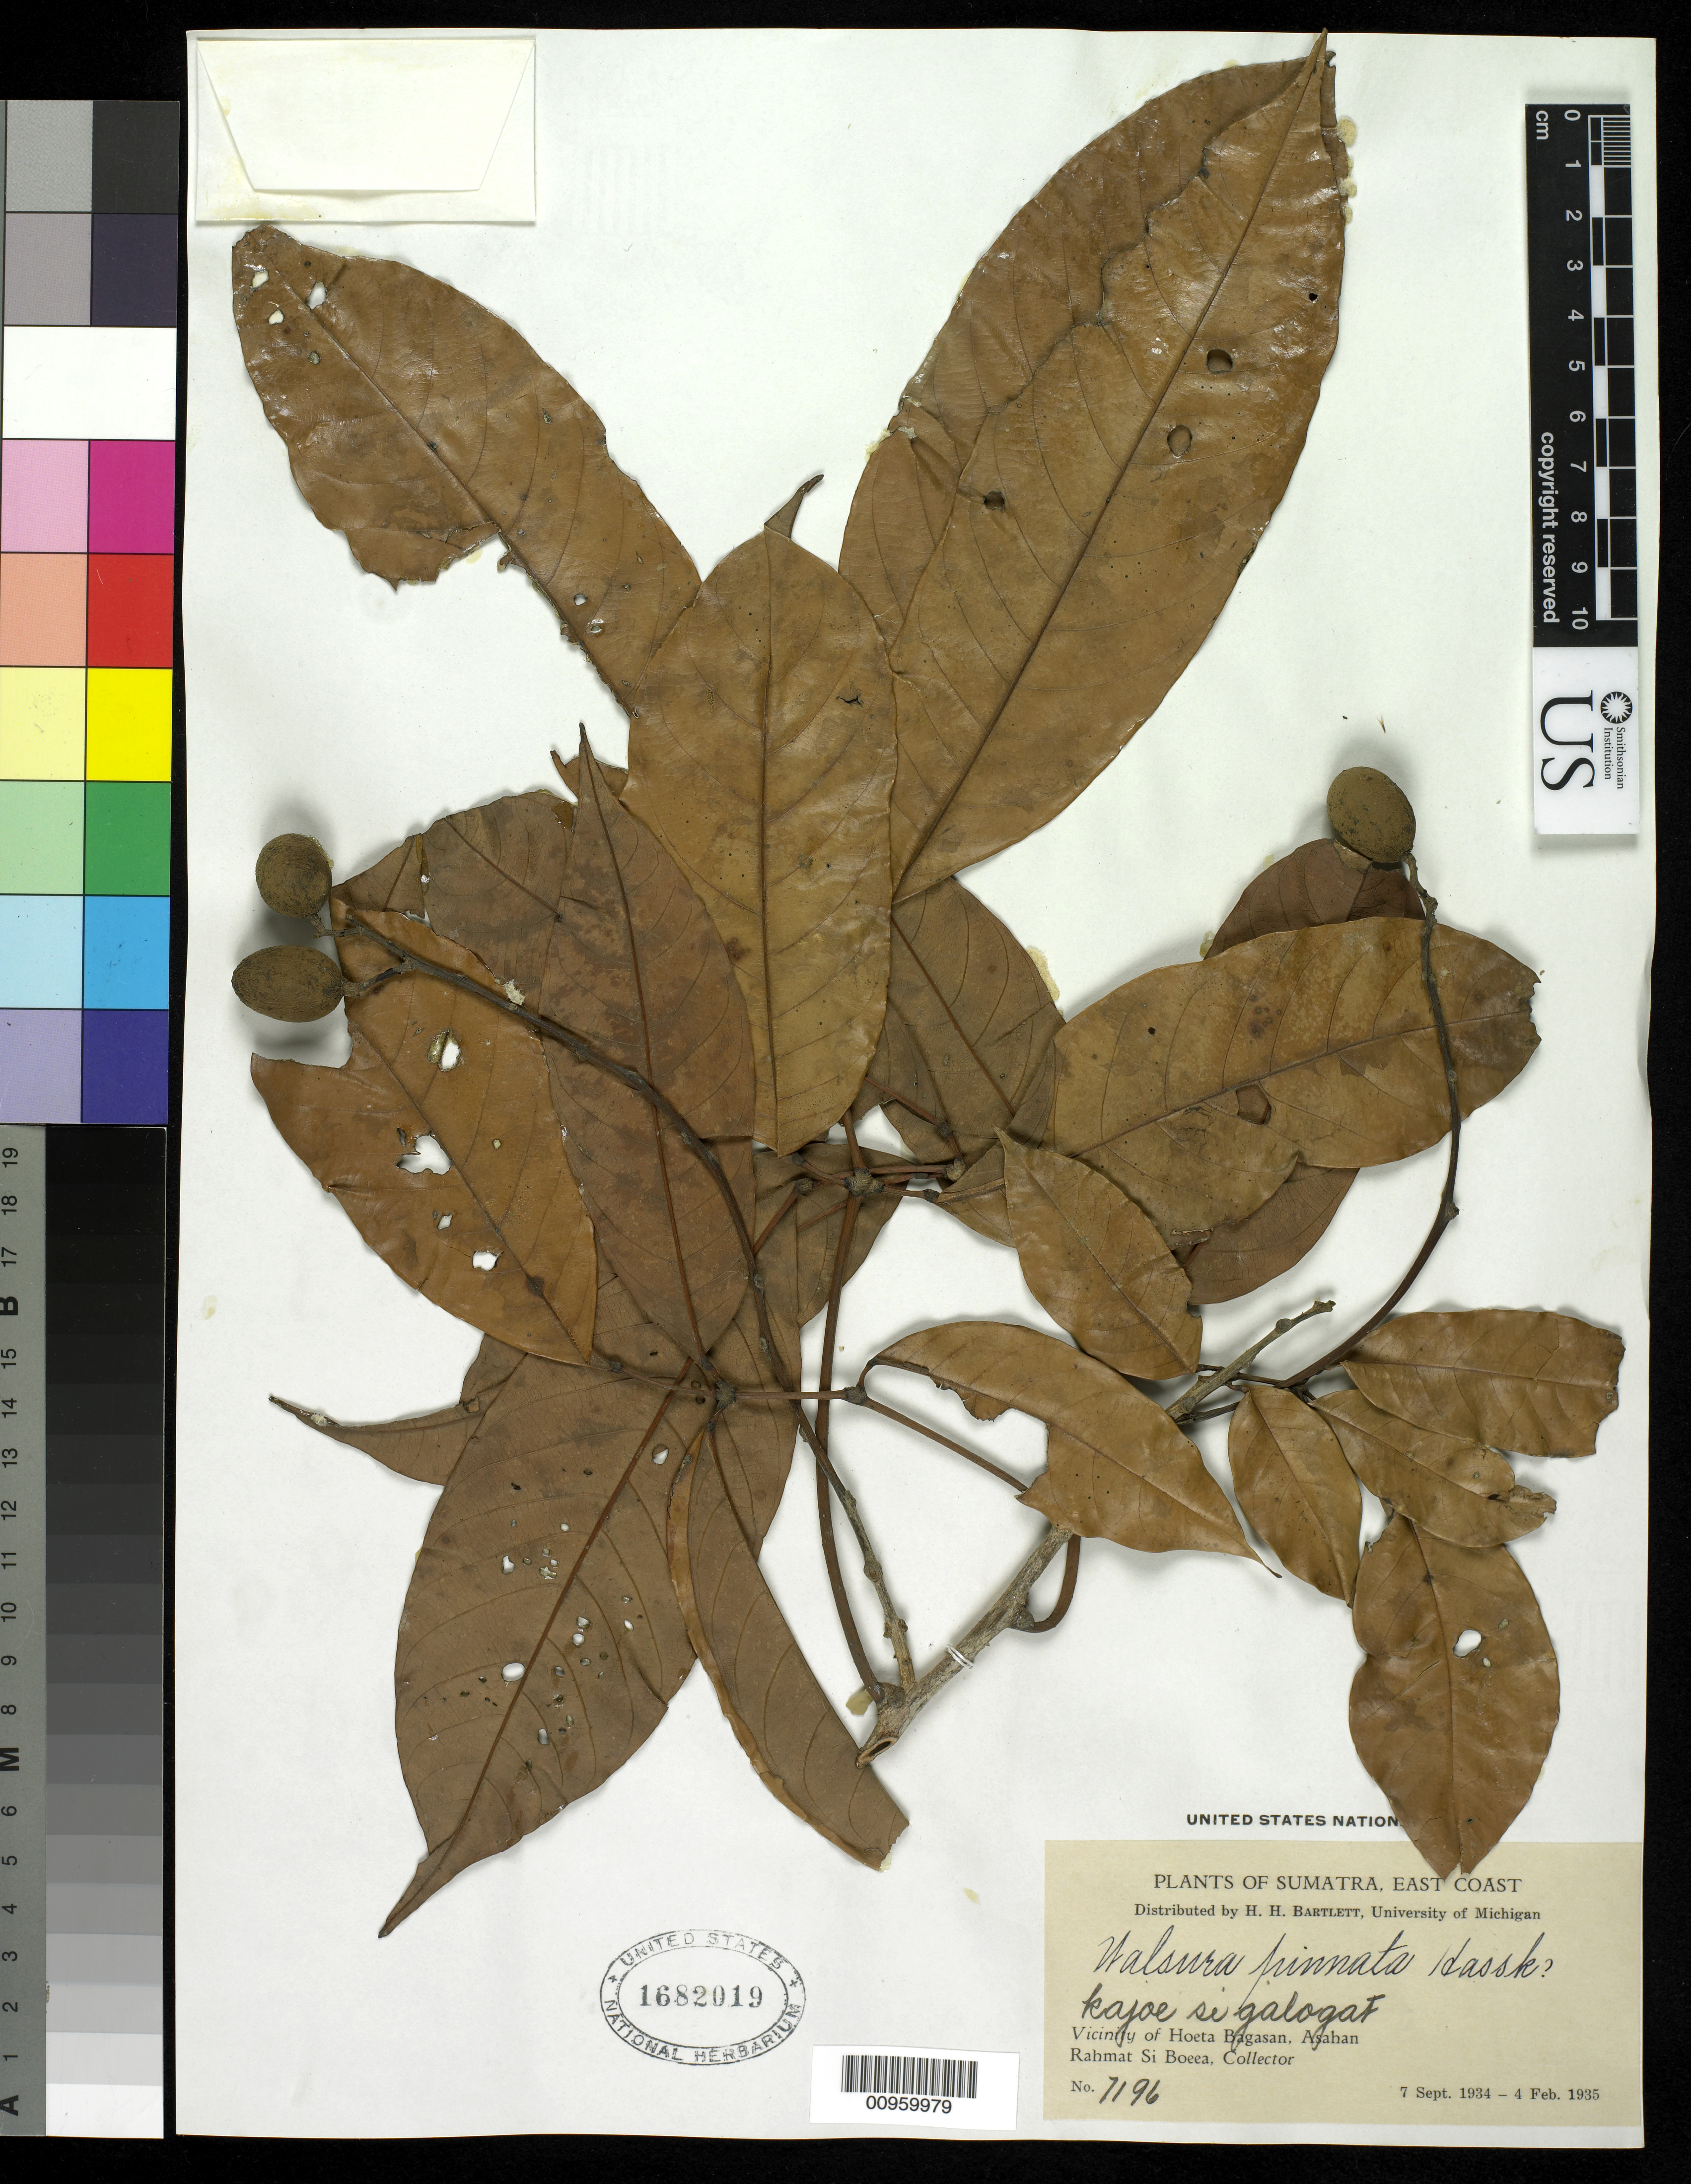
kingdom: Plantae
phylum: Tracheophyta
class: Magnoliopsida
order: Sapindales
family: Meliaceae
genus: Walsura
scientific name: Walsura pinnata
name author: Hassk.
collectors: Rahmat Si Boeea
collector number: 7196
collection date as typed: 07 Sep 1934 to 04 Feb 1935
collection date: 1934-09-07/1935-02-04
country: Indonesia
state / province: Sumatra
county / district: North Sumatra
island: Sumatra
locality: Hoeta Bagasan, Asahan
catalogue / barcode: US 1682019